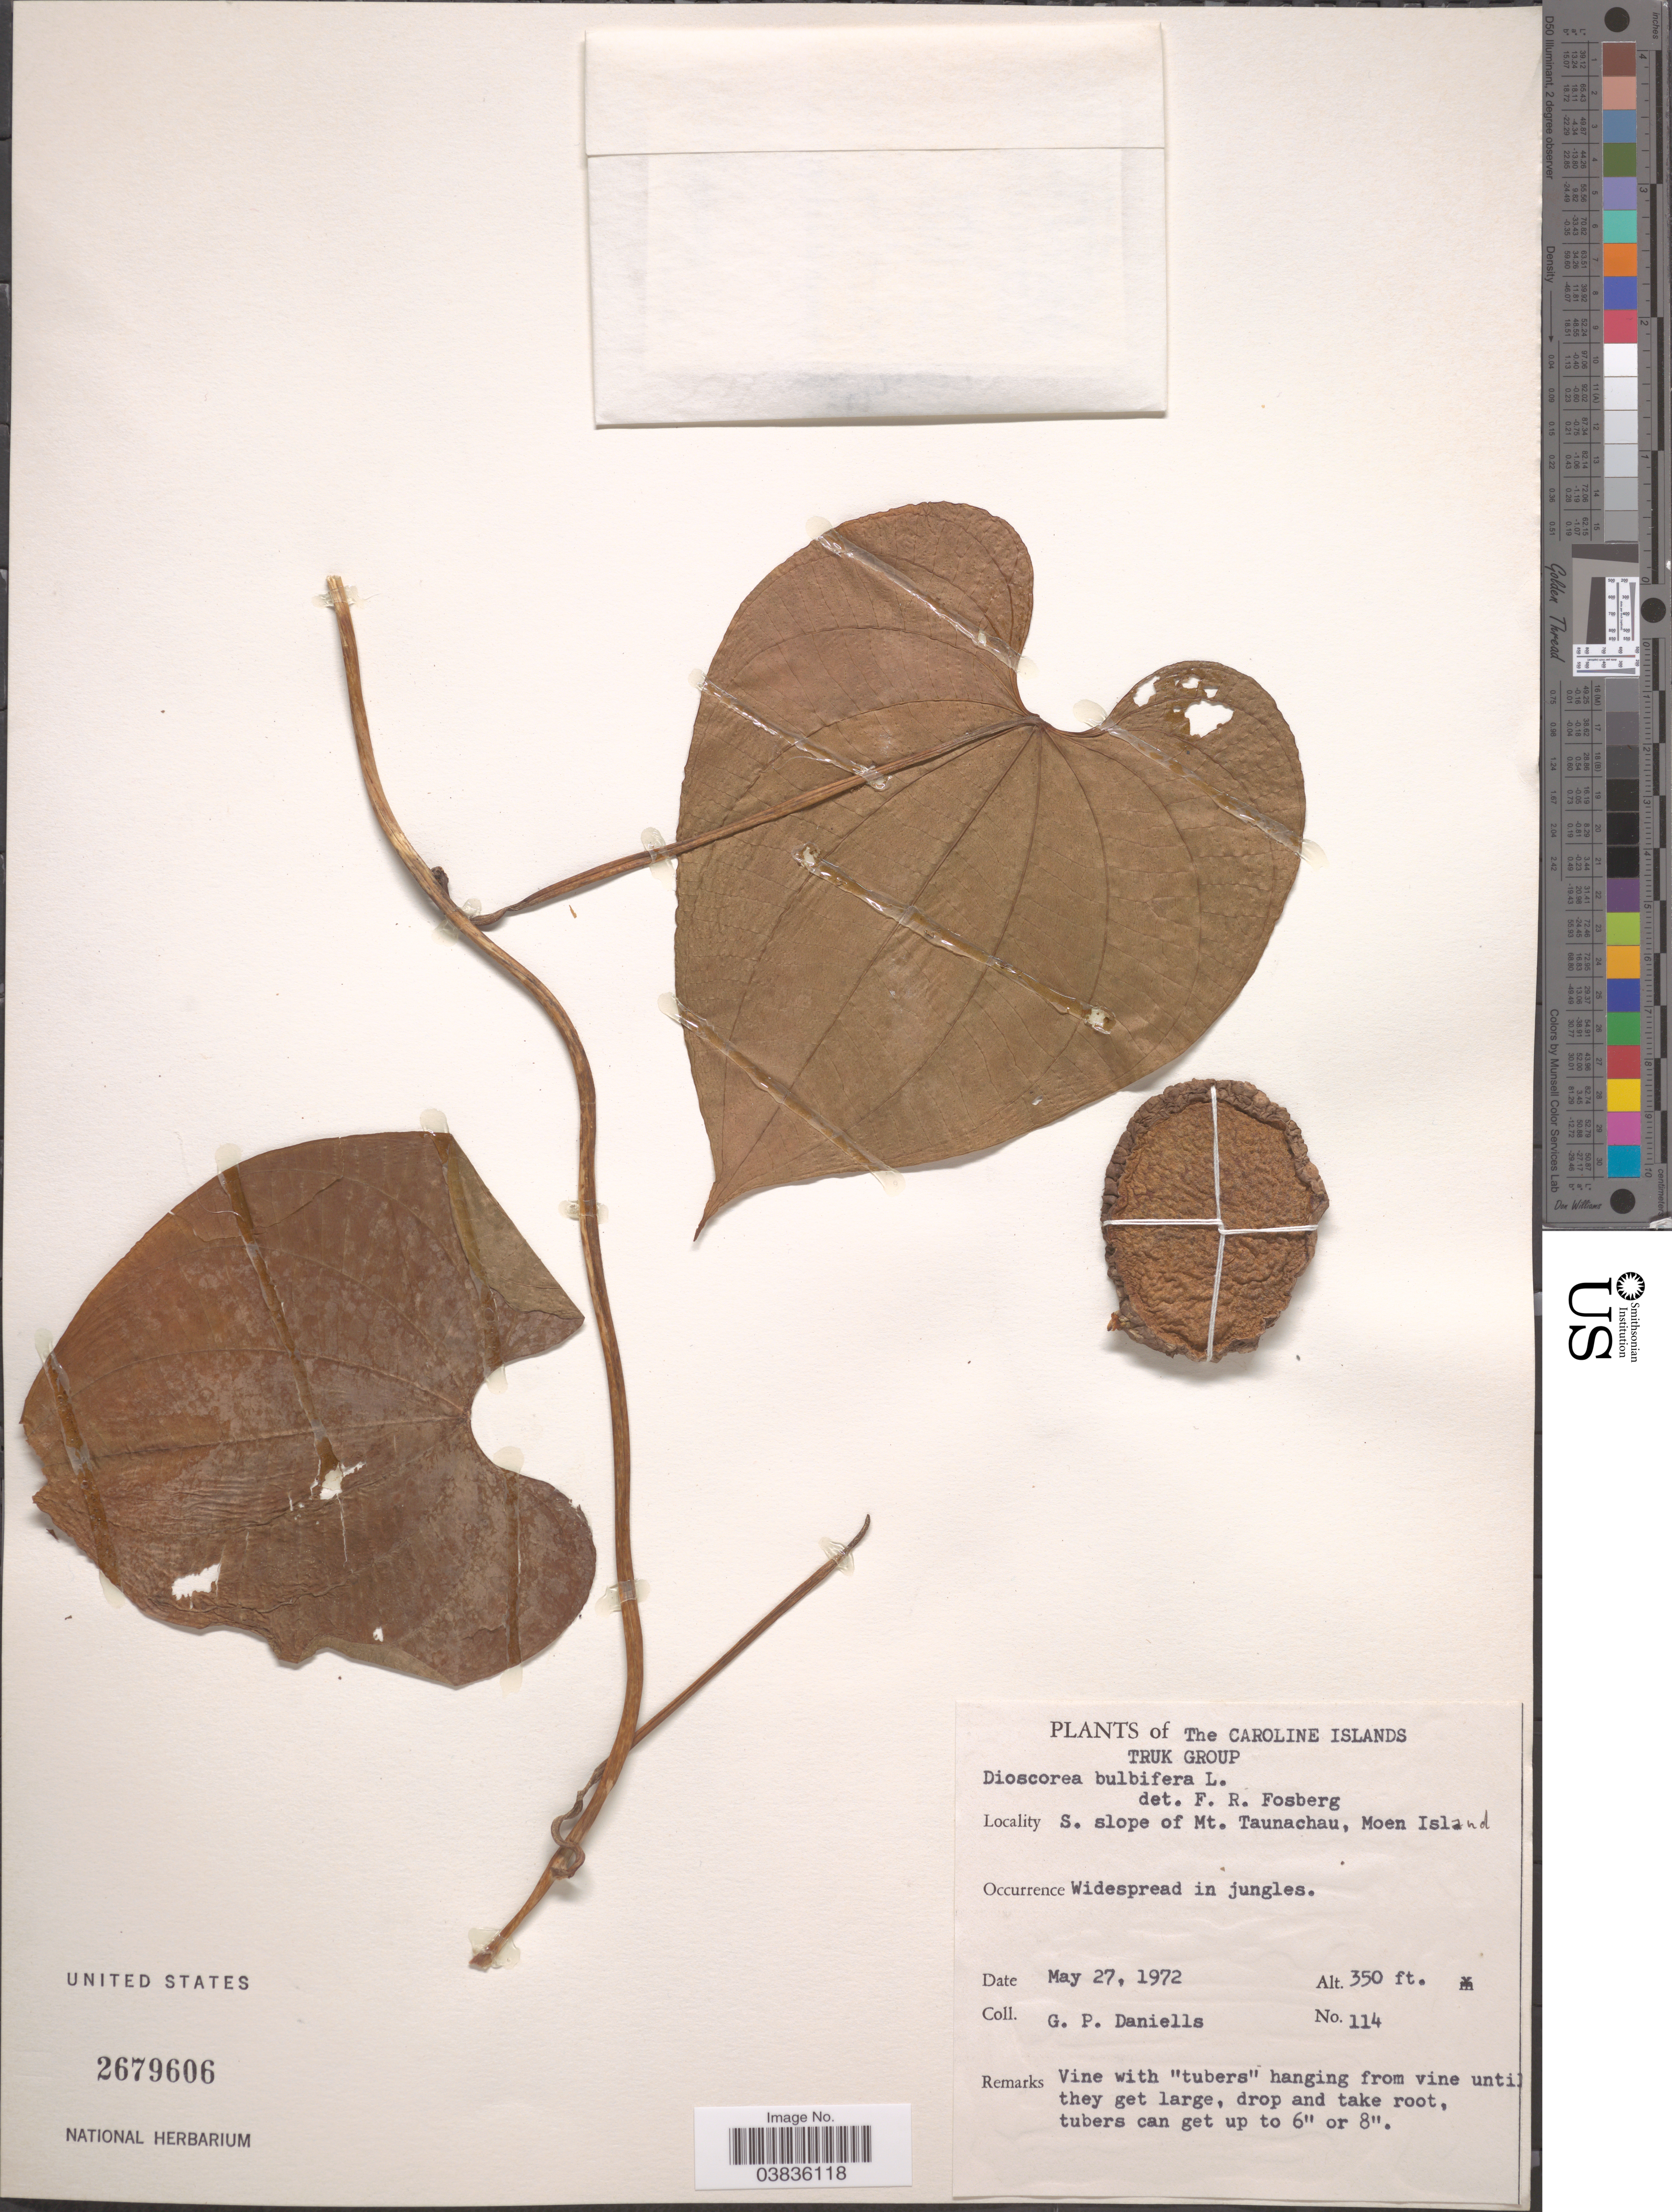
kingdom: Plantae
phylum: Tracheophyta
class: Liliopsida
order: Dioscoreales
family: Dioscoreaceae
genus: Dioscorea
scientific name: Dioscorea bulbifera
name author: L.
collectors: G. Daniells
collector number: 114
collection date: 1972-05-27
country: Micronesia, Federated States of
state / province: Truk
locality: The Caroline Islands. Truk Group. S. slope of Mt. Taunachau, Moen Island.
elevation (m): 107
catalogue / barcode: US 2679606